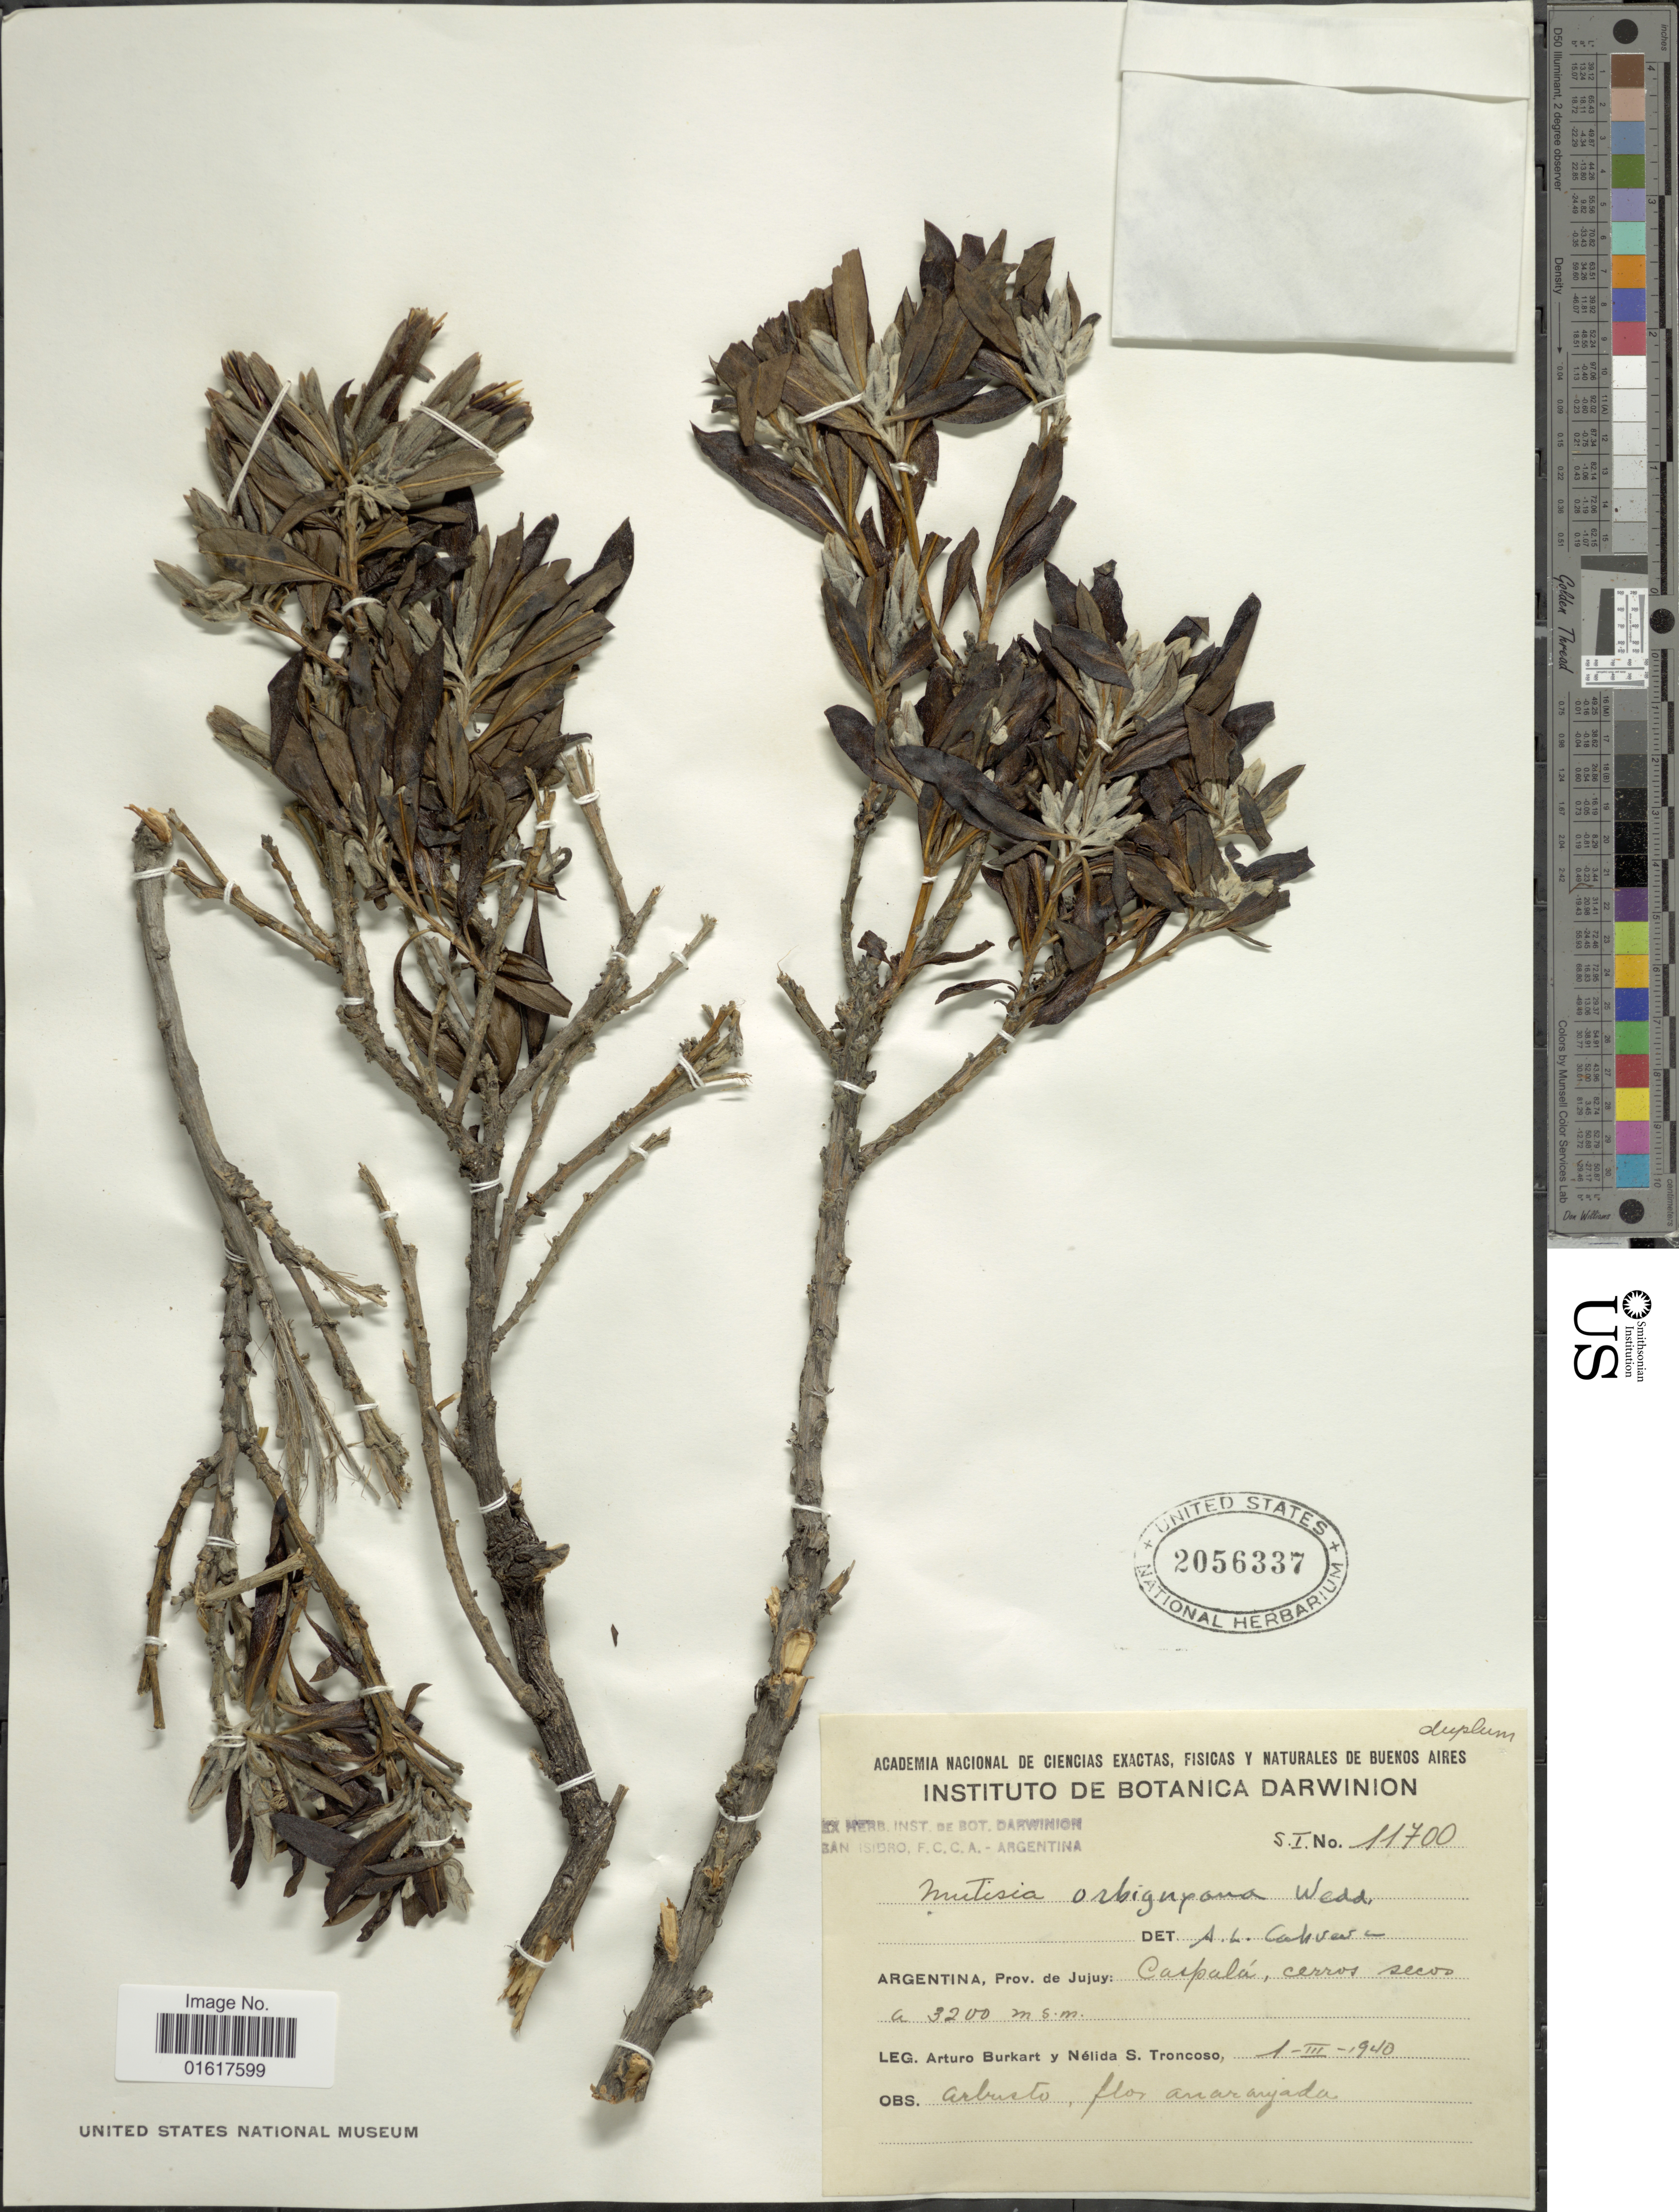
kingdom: Plantae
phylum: Tracheophyta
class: Magnoliopsida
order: Asterales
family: Asteraceae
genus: Mutisia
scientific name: Mutisia orbignyana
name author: Wedd.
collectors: A. E. Burkart & N. S. Troncoso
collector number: S.I.11700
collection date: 1940-03-01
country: Argentina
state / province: Jujuy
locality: Carpalá, cerros secos.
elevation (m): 3200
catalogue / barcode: US 2056337